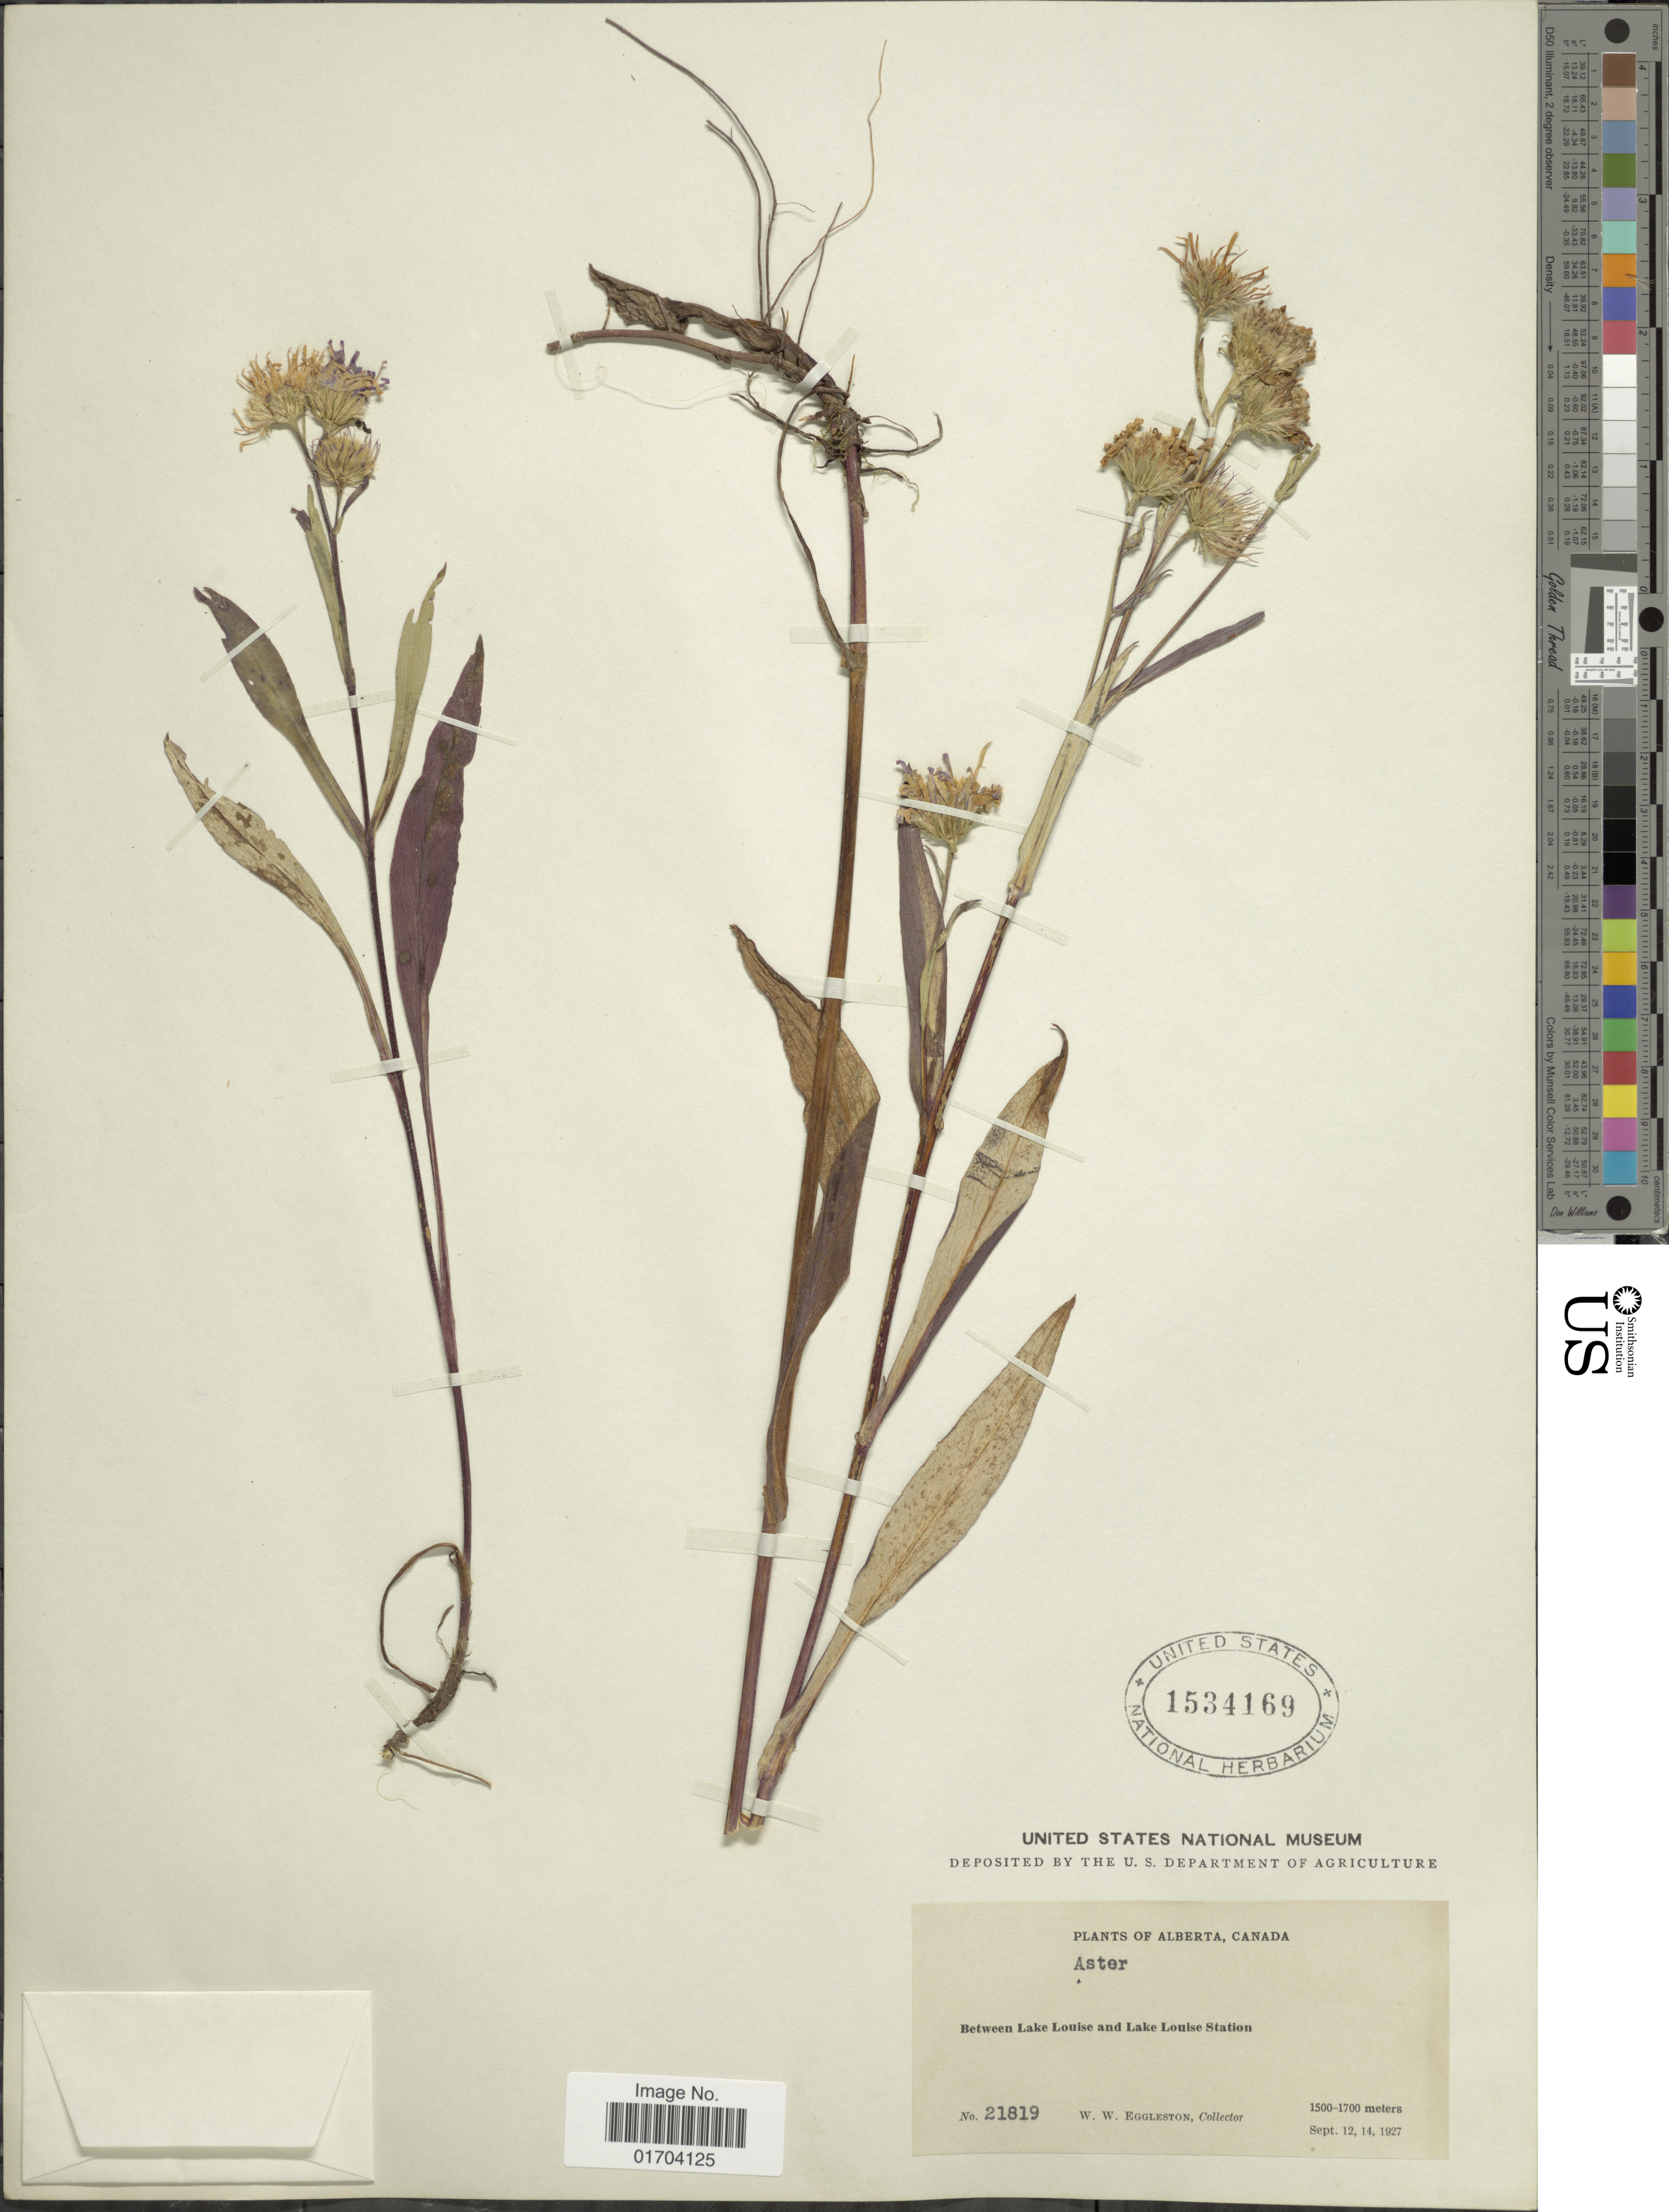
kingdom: Plantae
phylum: Tracheophyta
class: Magnoliopsida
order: Asterales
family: Asteraceae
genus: Symphyotrichum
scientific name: Symphyotrichum sp.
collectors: W. W. Eggleston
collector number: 21819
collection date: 1927-09-12/1927-09-14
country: Canada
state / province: Alberta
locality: Between Lake Louise and Lake Louise Station.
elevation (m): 1500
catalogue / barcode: US 1534169